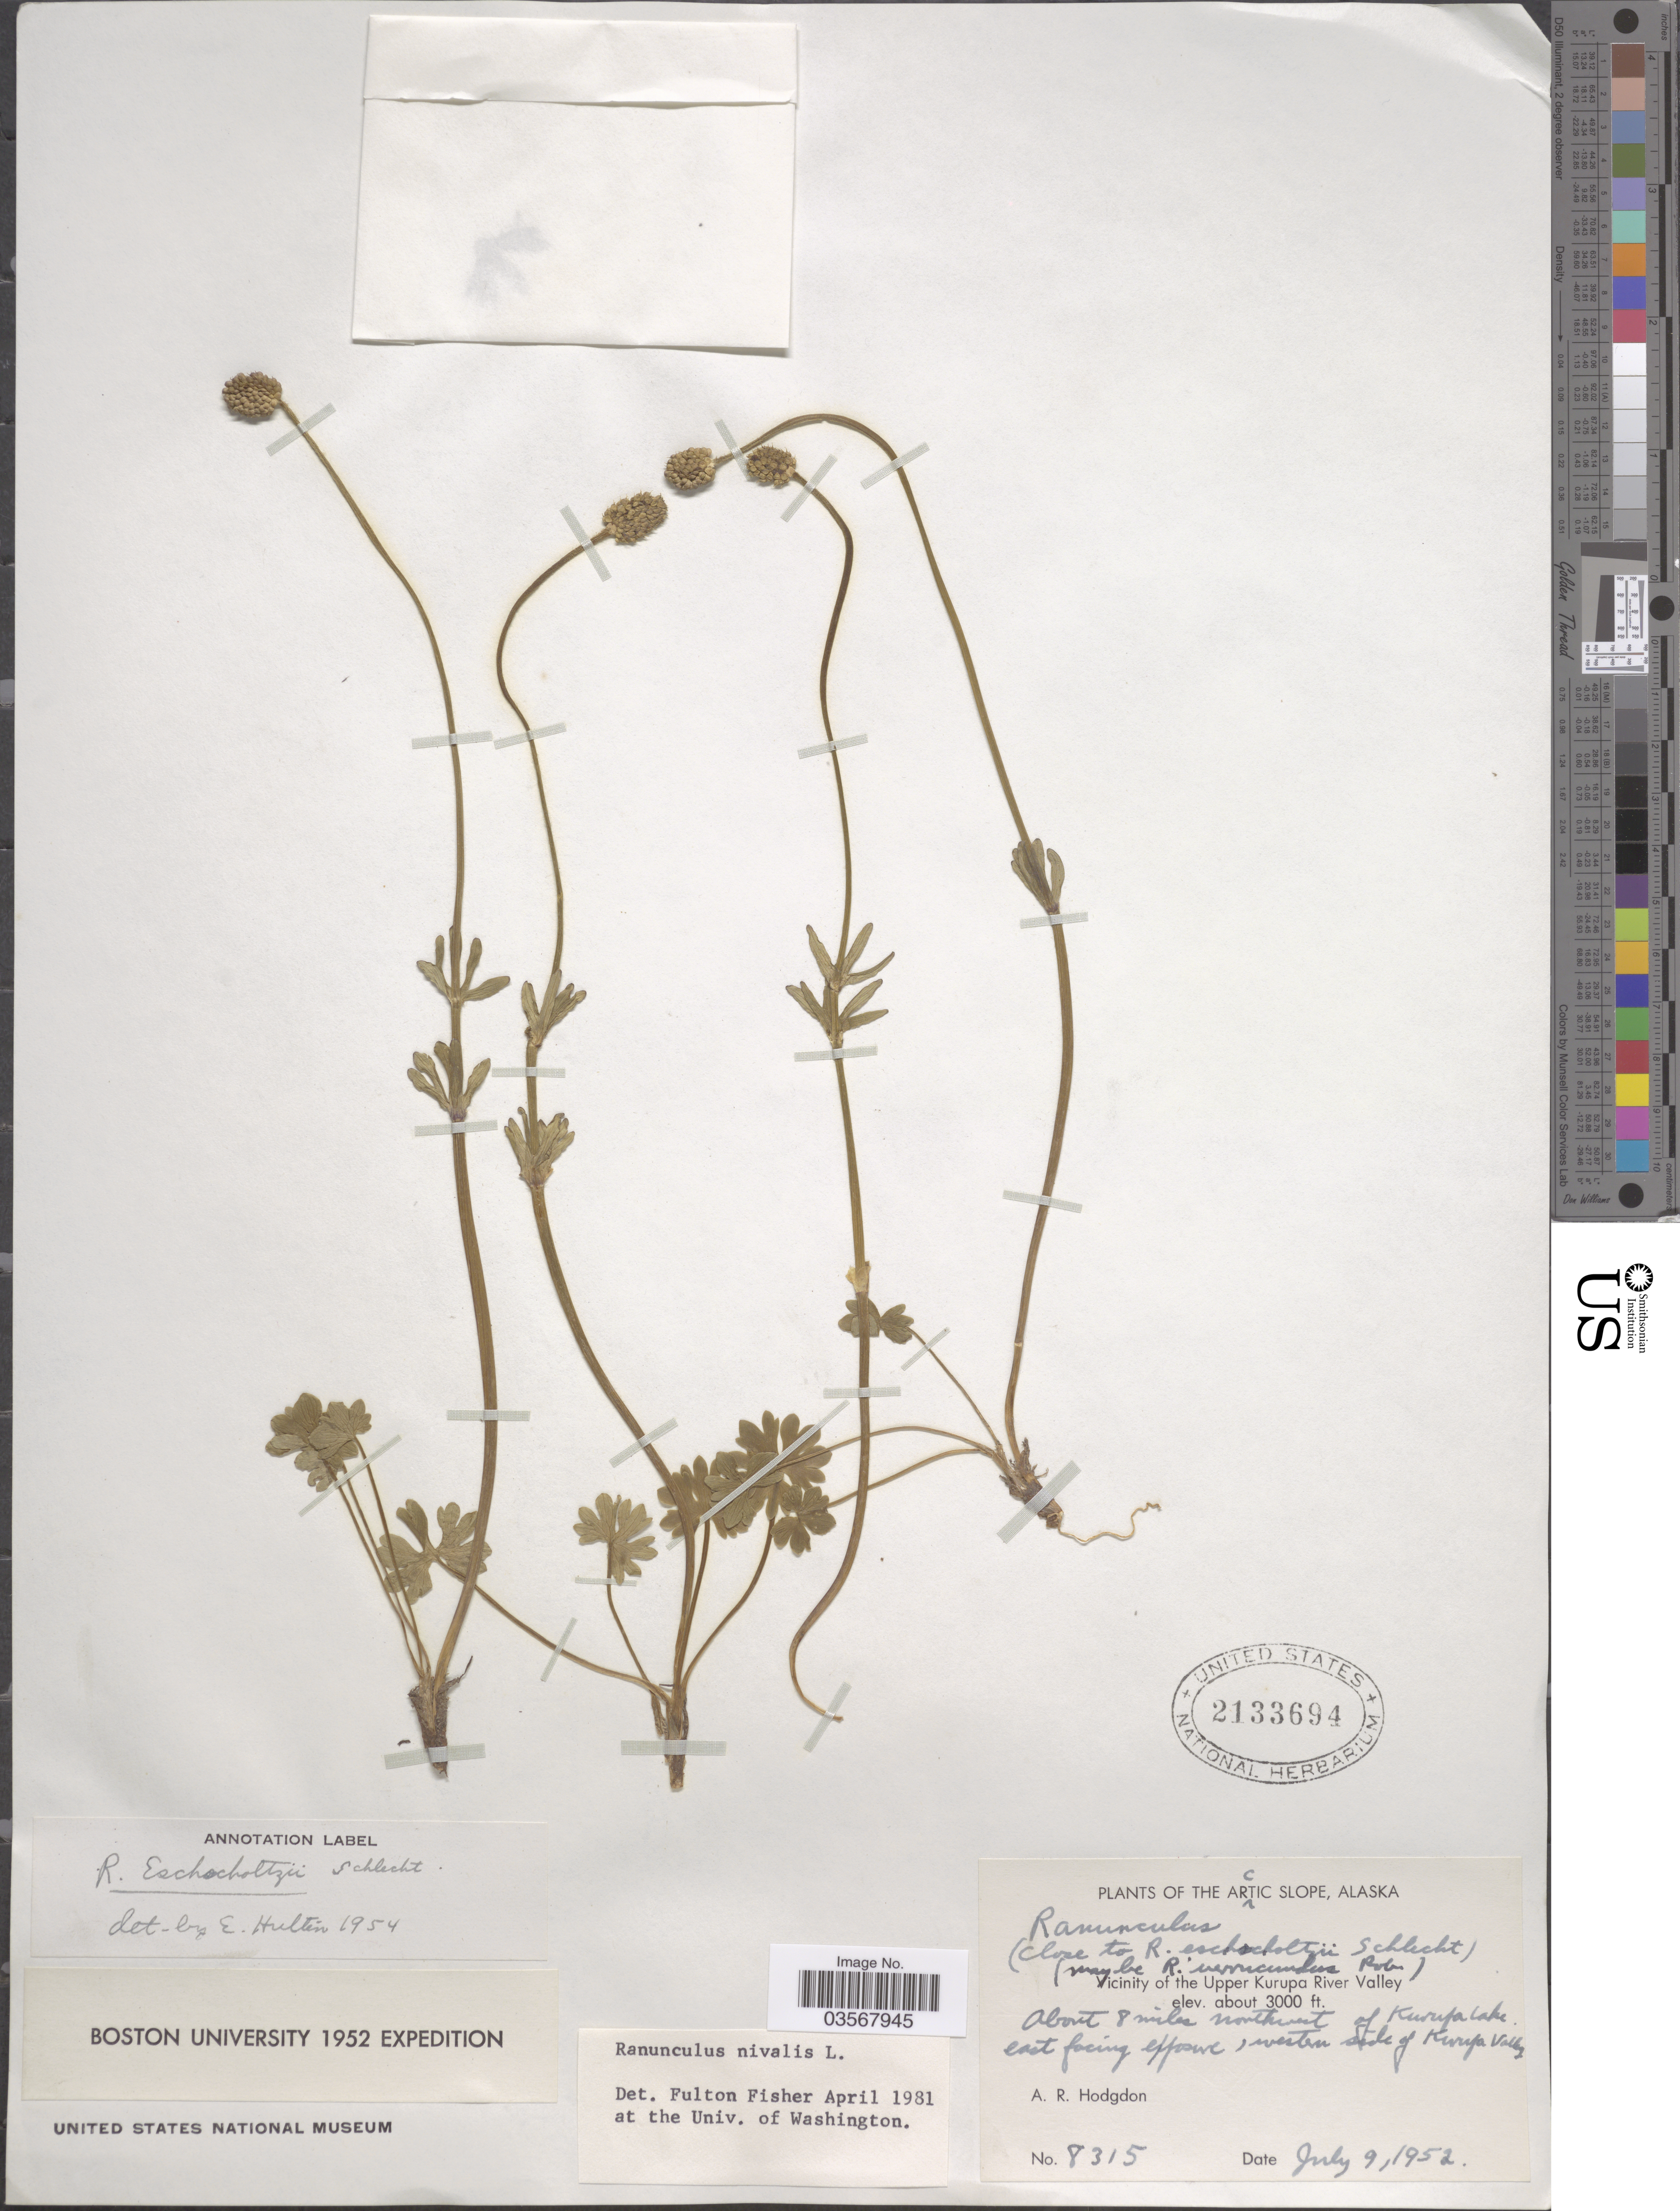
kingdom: Plantae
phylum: Tracheophyta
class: Magnoliopsida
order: Ranunculales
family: Ranunculaceae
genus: Ranunculus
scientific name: Ranunculus nivalis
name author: L.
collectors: A. R. Hodgdon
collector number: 8315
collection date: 1952-07-09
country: United States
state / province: Alaska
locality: Arctic Slope. Vicinity of the Upper Kurupa River Valley. About 8 miles northwest of Kurupa Lake, east facing exposure, western side of Kurupa Valley.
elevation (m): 914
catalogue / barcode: US 2133694